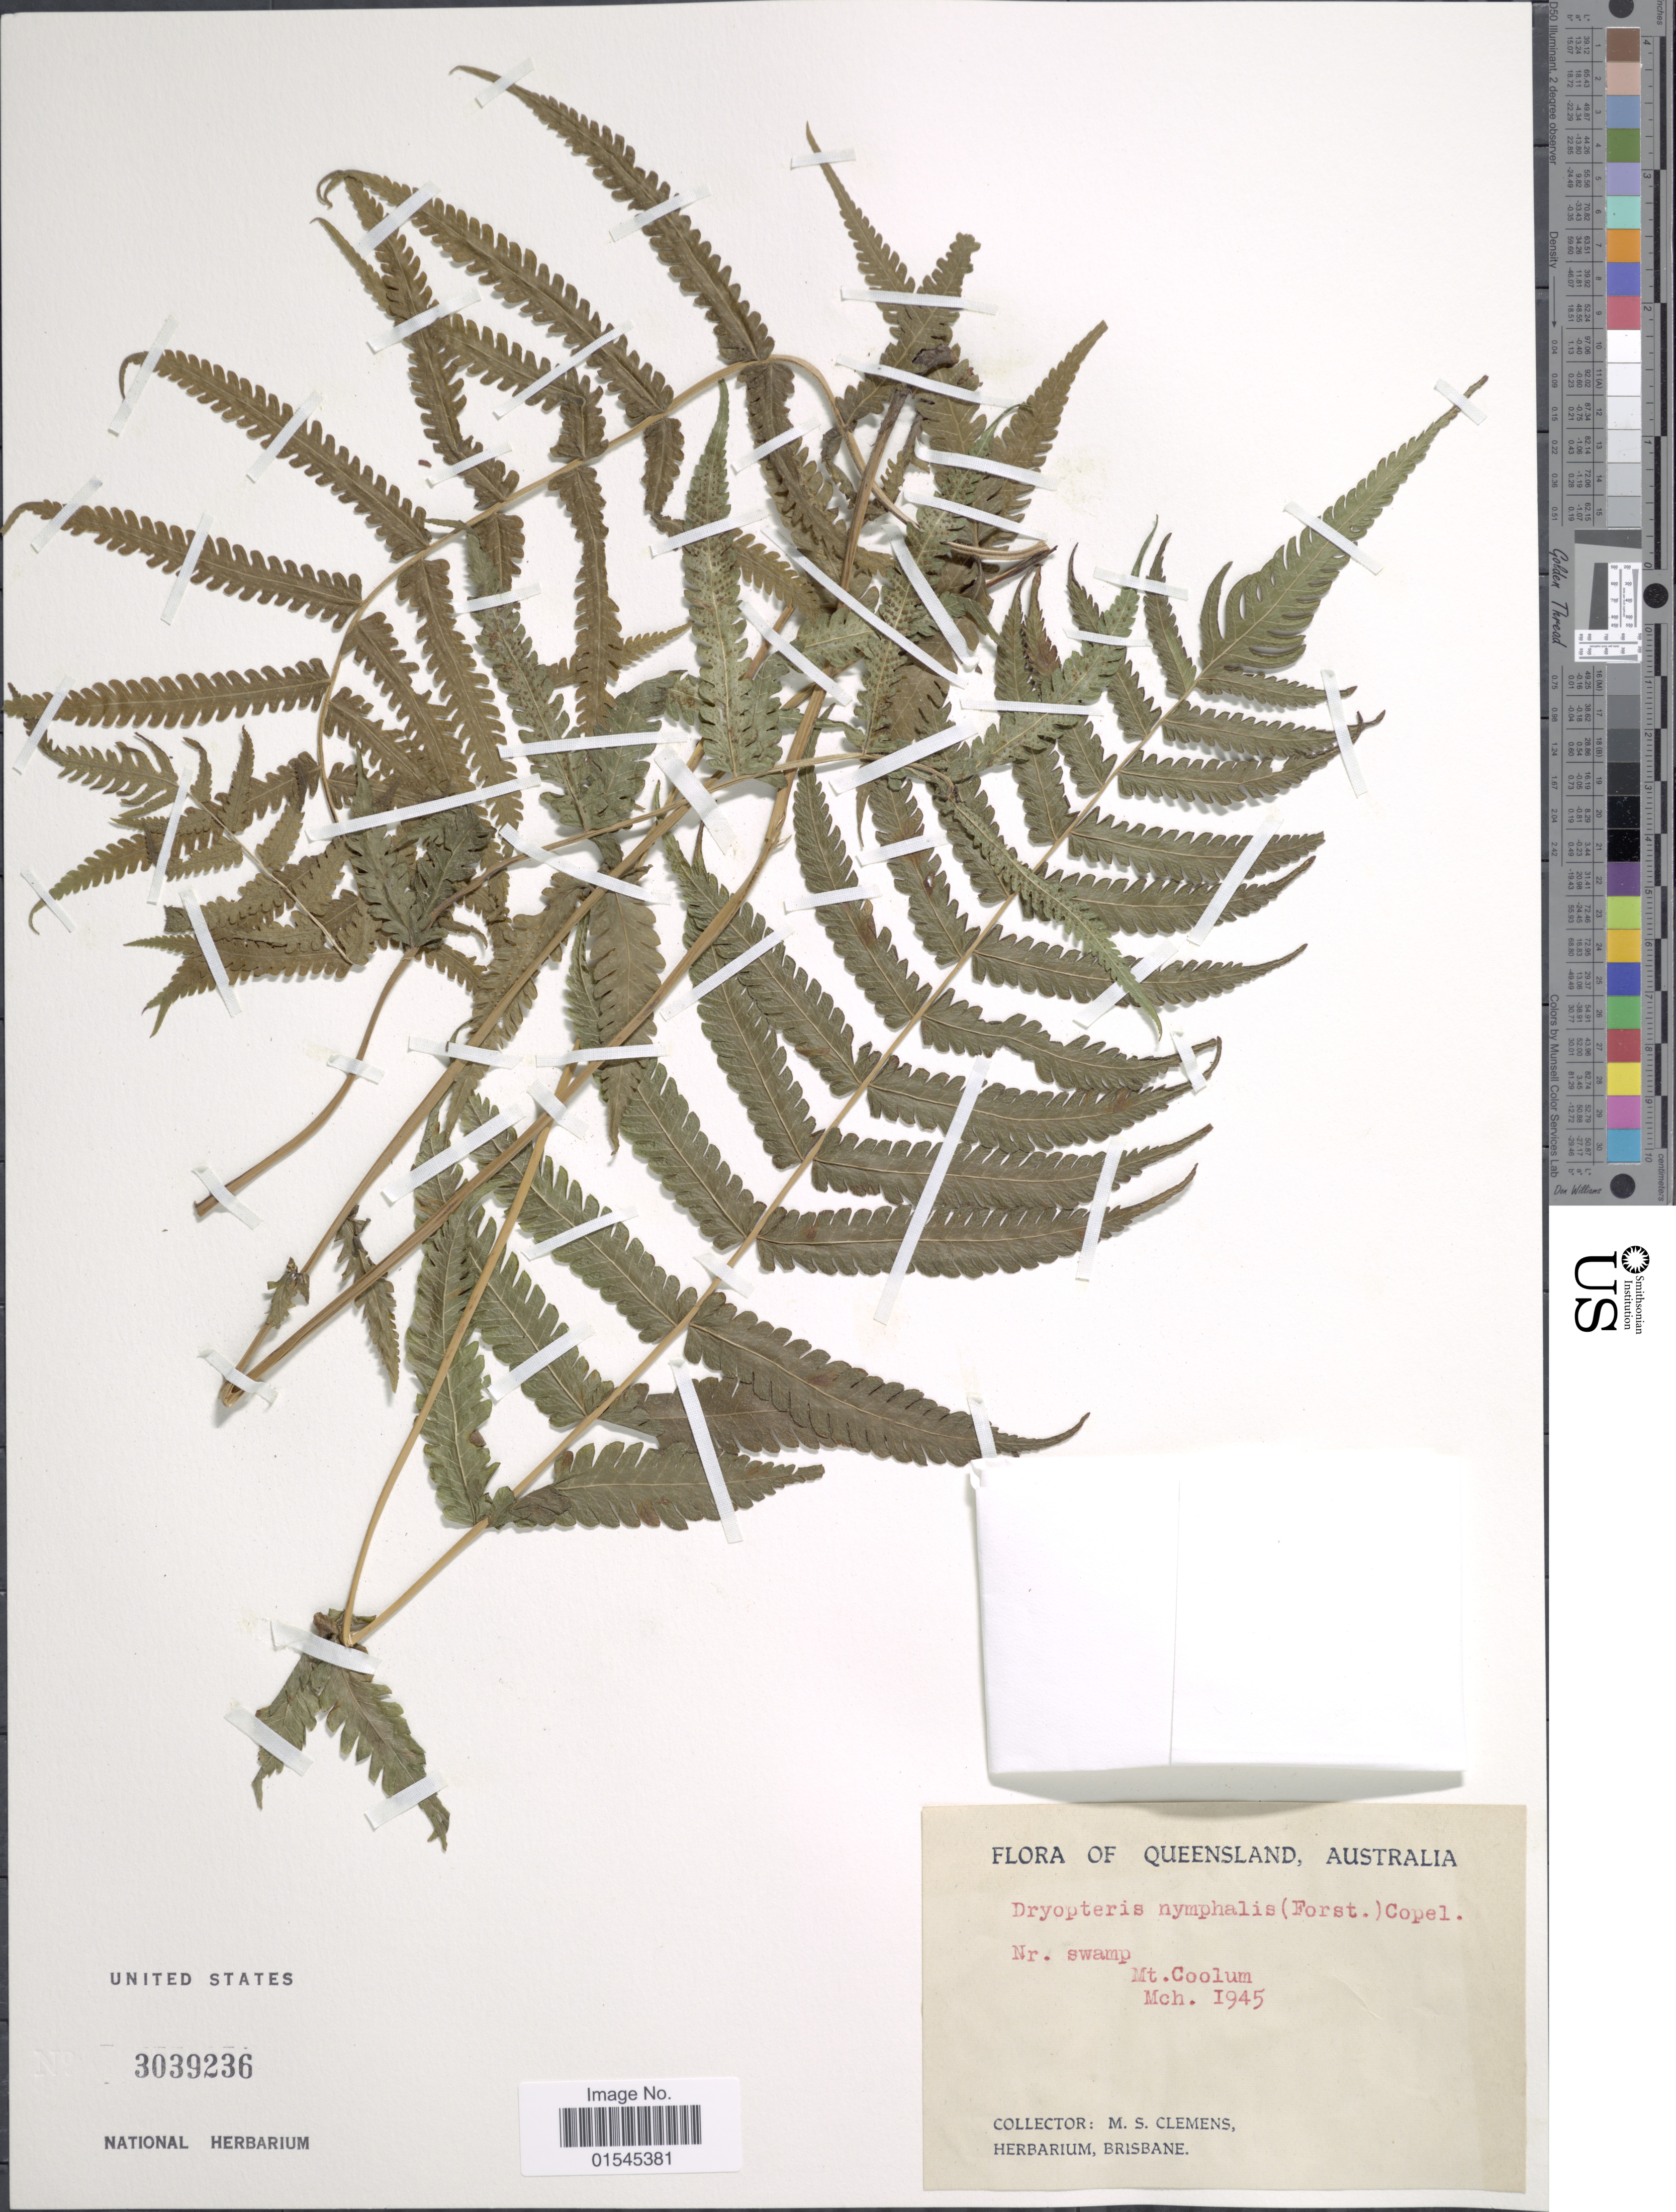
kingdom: Plantae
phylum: Tracheophyta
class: Polypodiopsida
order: Polypodiales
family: Thelypteridaceae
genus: Sphaerostephanos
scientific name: Sphaerostephanos nymphalis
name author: (Copel.) Holttum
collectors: M. S. Clemens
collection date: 1945-03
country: Australia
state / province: Queensland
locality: Nr, swamp, Mt. Coolum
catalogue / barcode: US 3039236